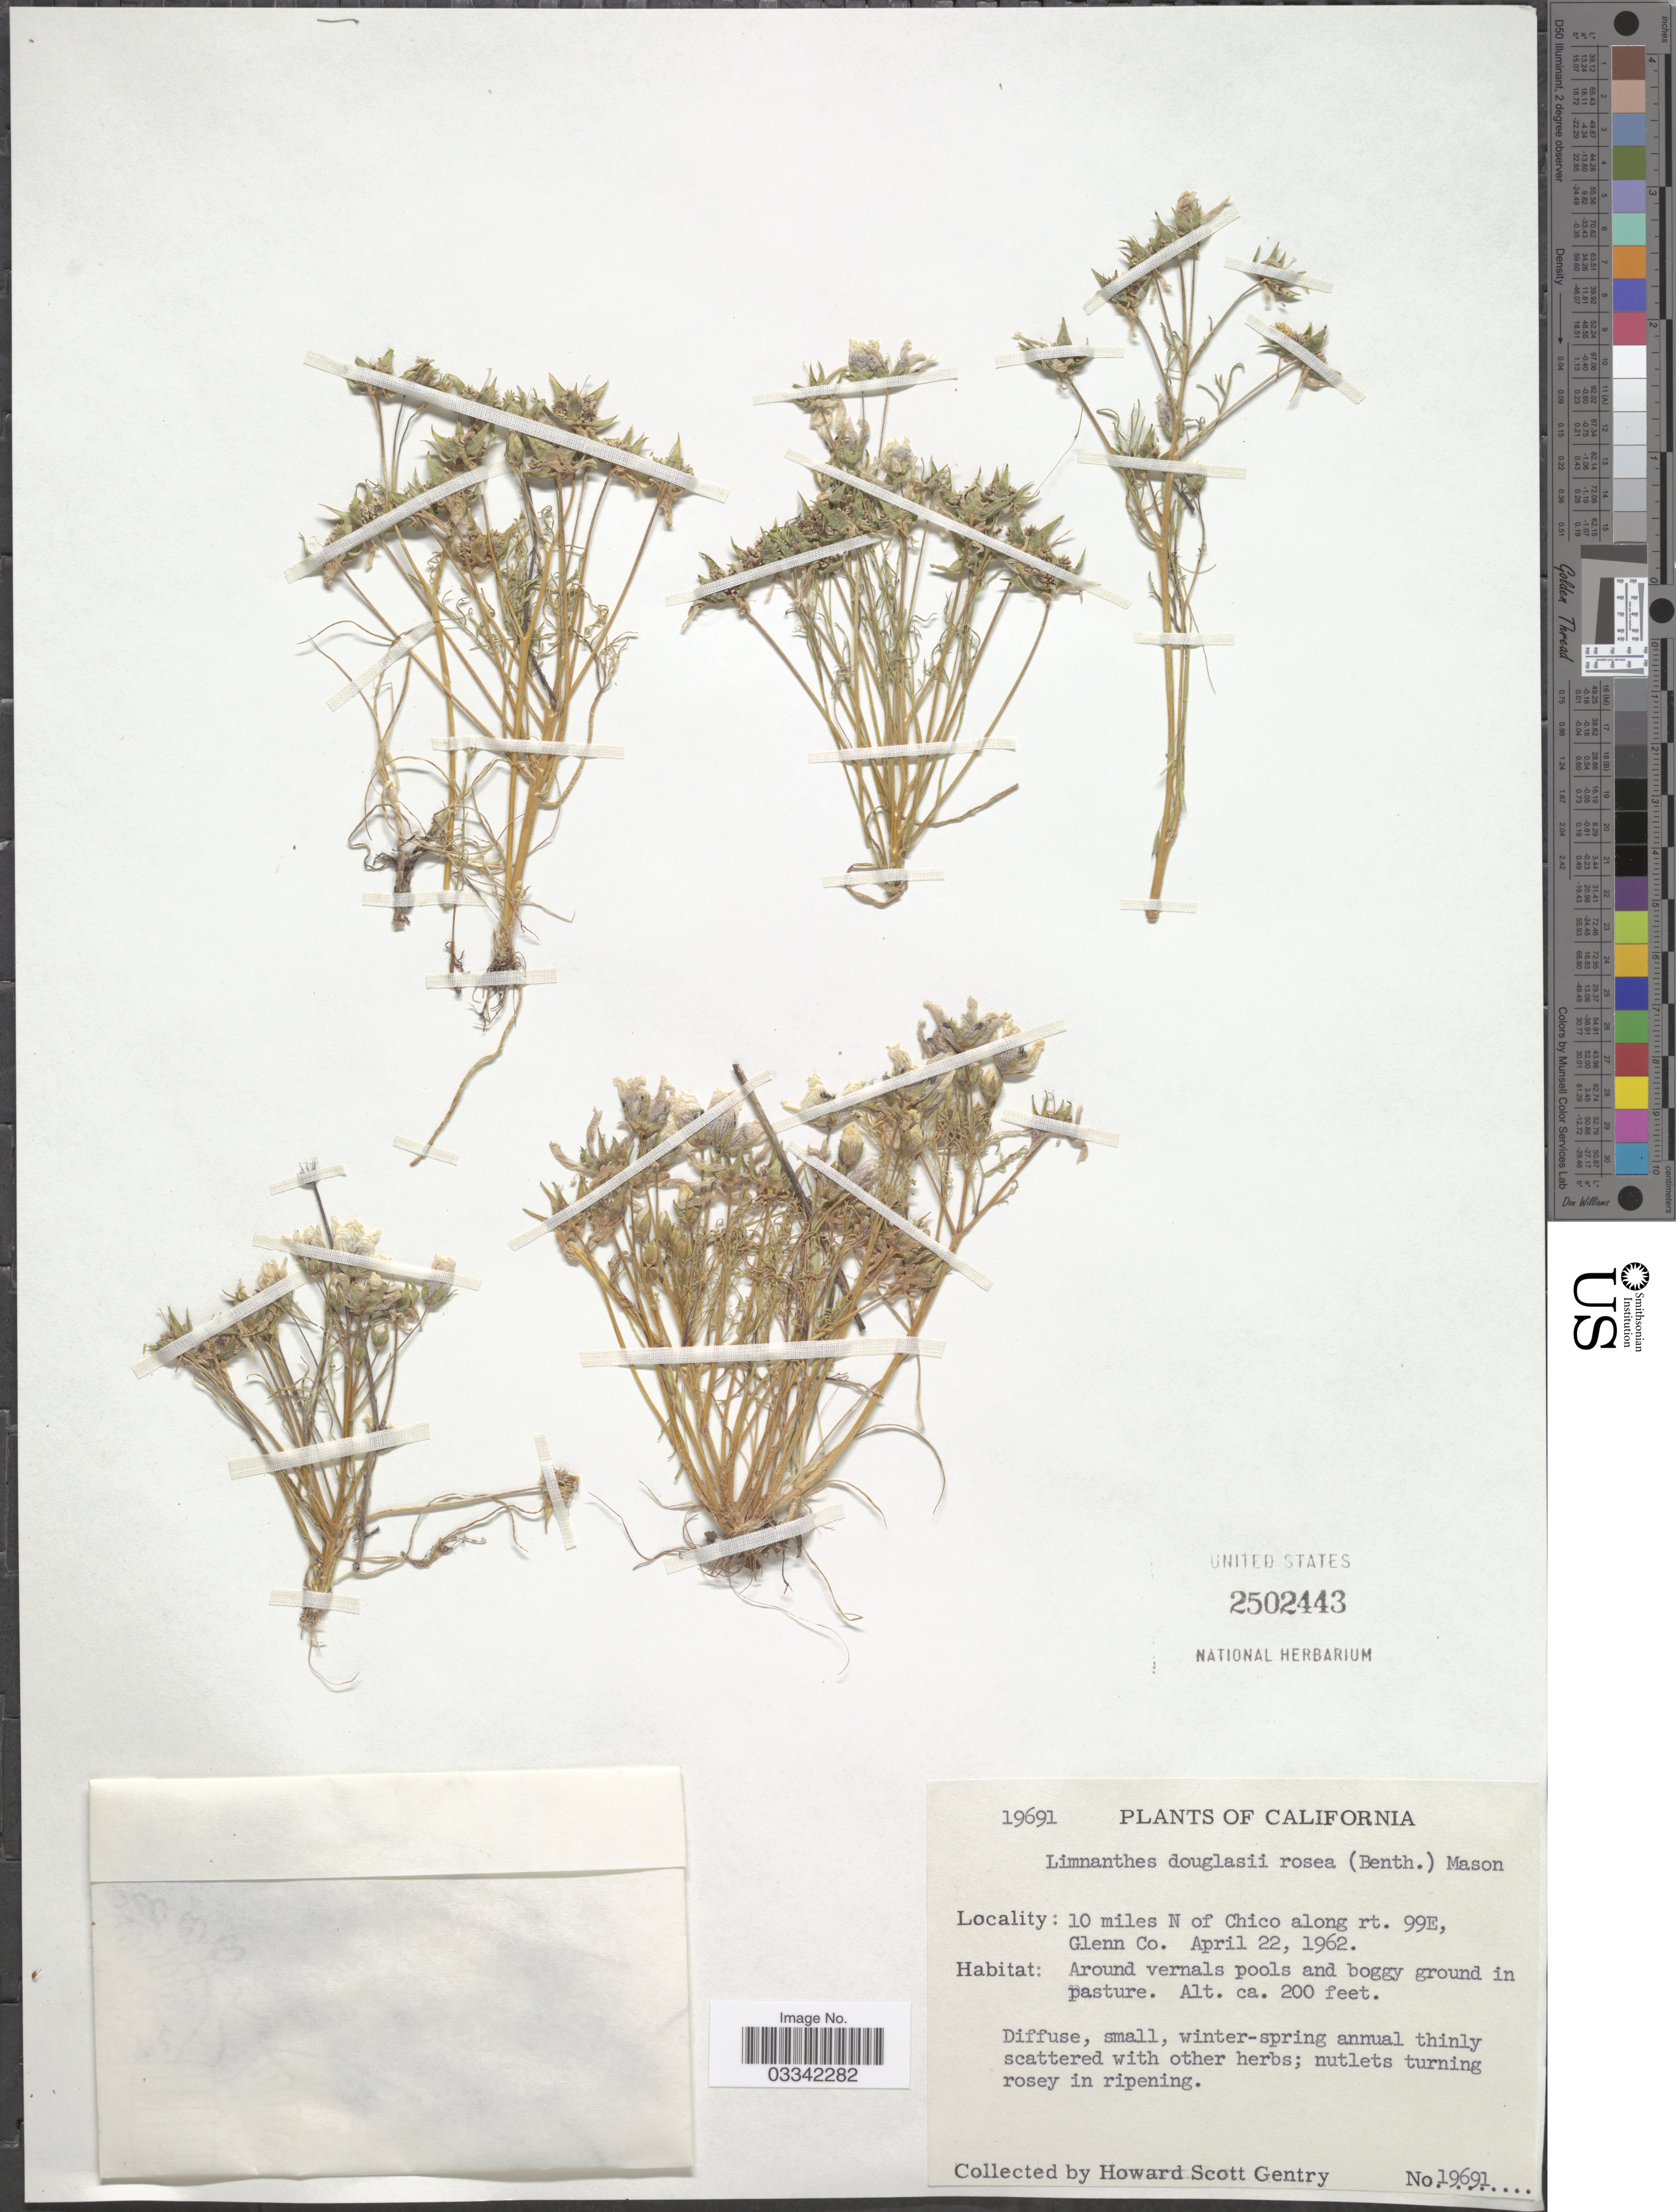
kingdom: Plantae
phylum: Tracheophyta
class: Magnoliopsida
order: Brassicales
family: Limnanthaceae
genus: Limnanthes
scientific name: Limnanthes douglasii var. rosea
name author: (Hartw. ex Benth.) Mason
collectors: H. S. Gentry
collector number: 19691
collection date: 1962-04-22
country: United States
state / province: California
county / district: Butte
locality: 10 miles N of Chico along rt. 99E, Glenn Co.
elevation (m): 61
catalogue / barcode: US 2502443